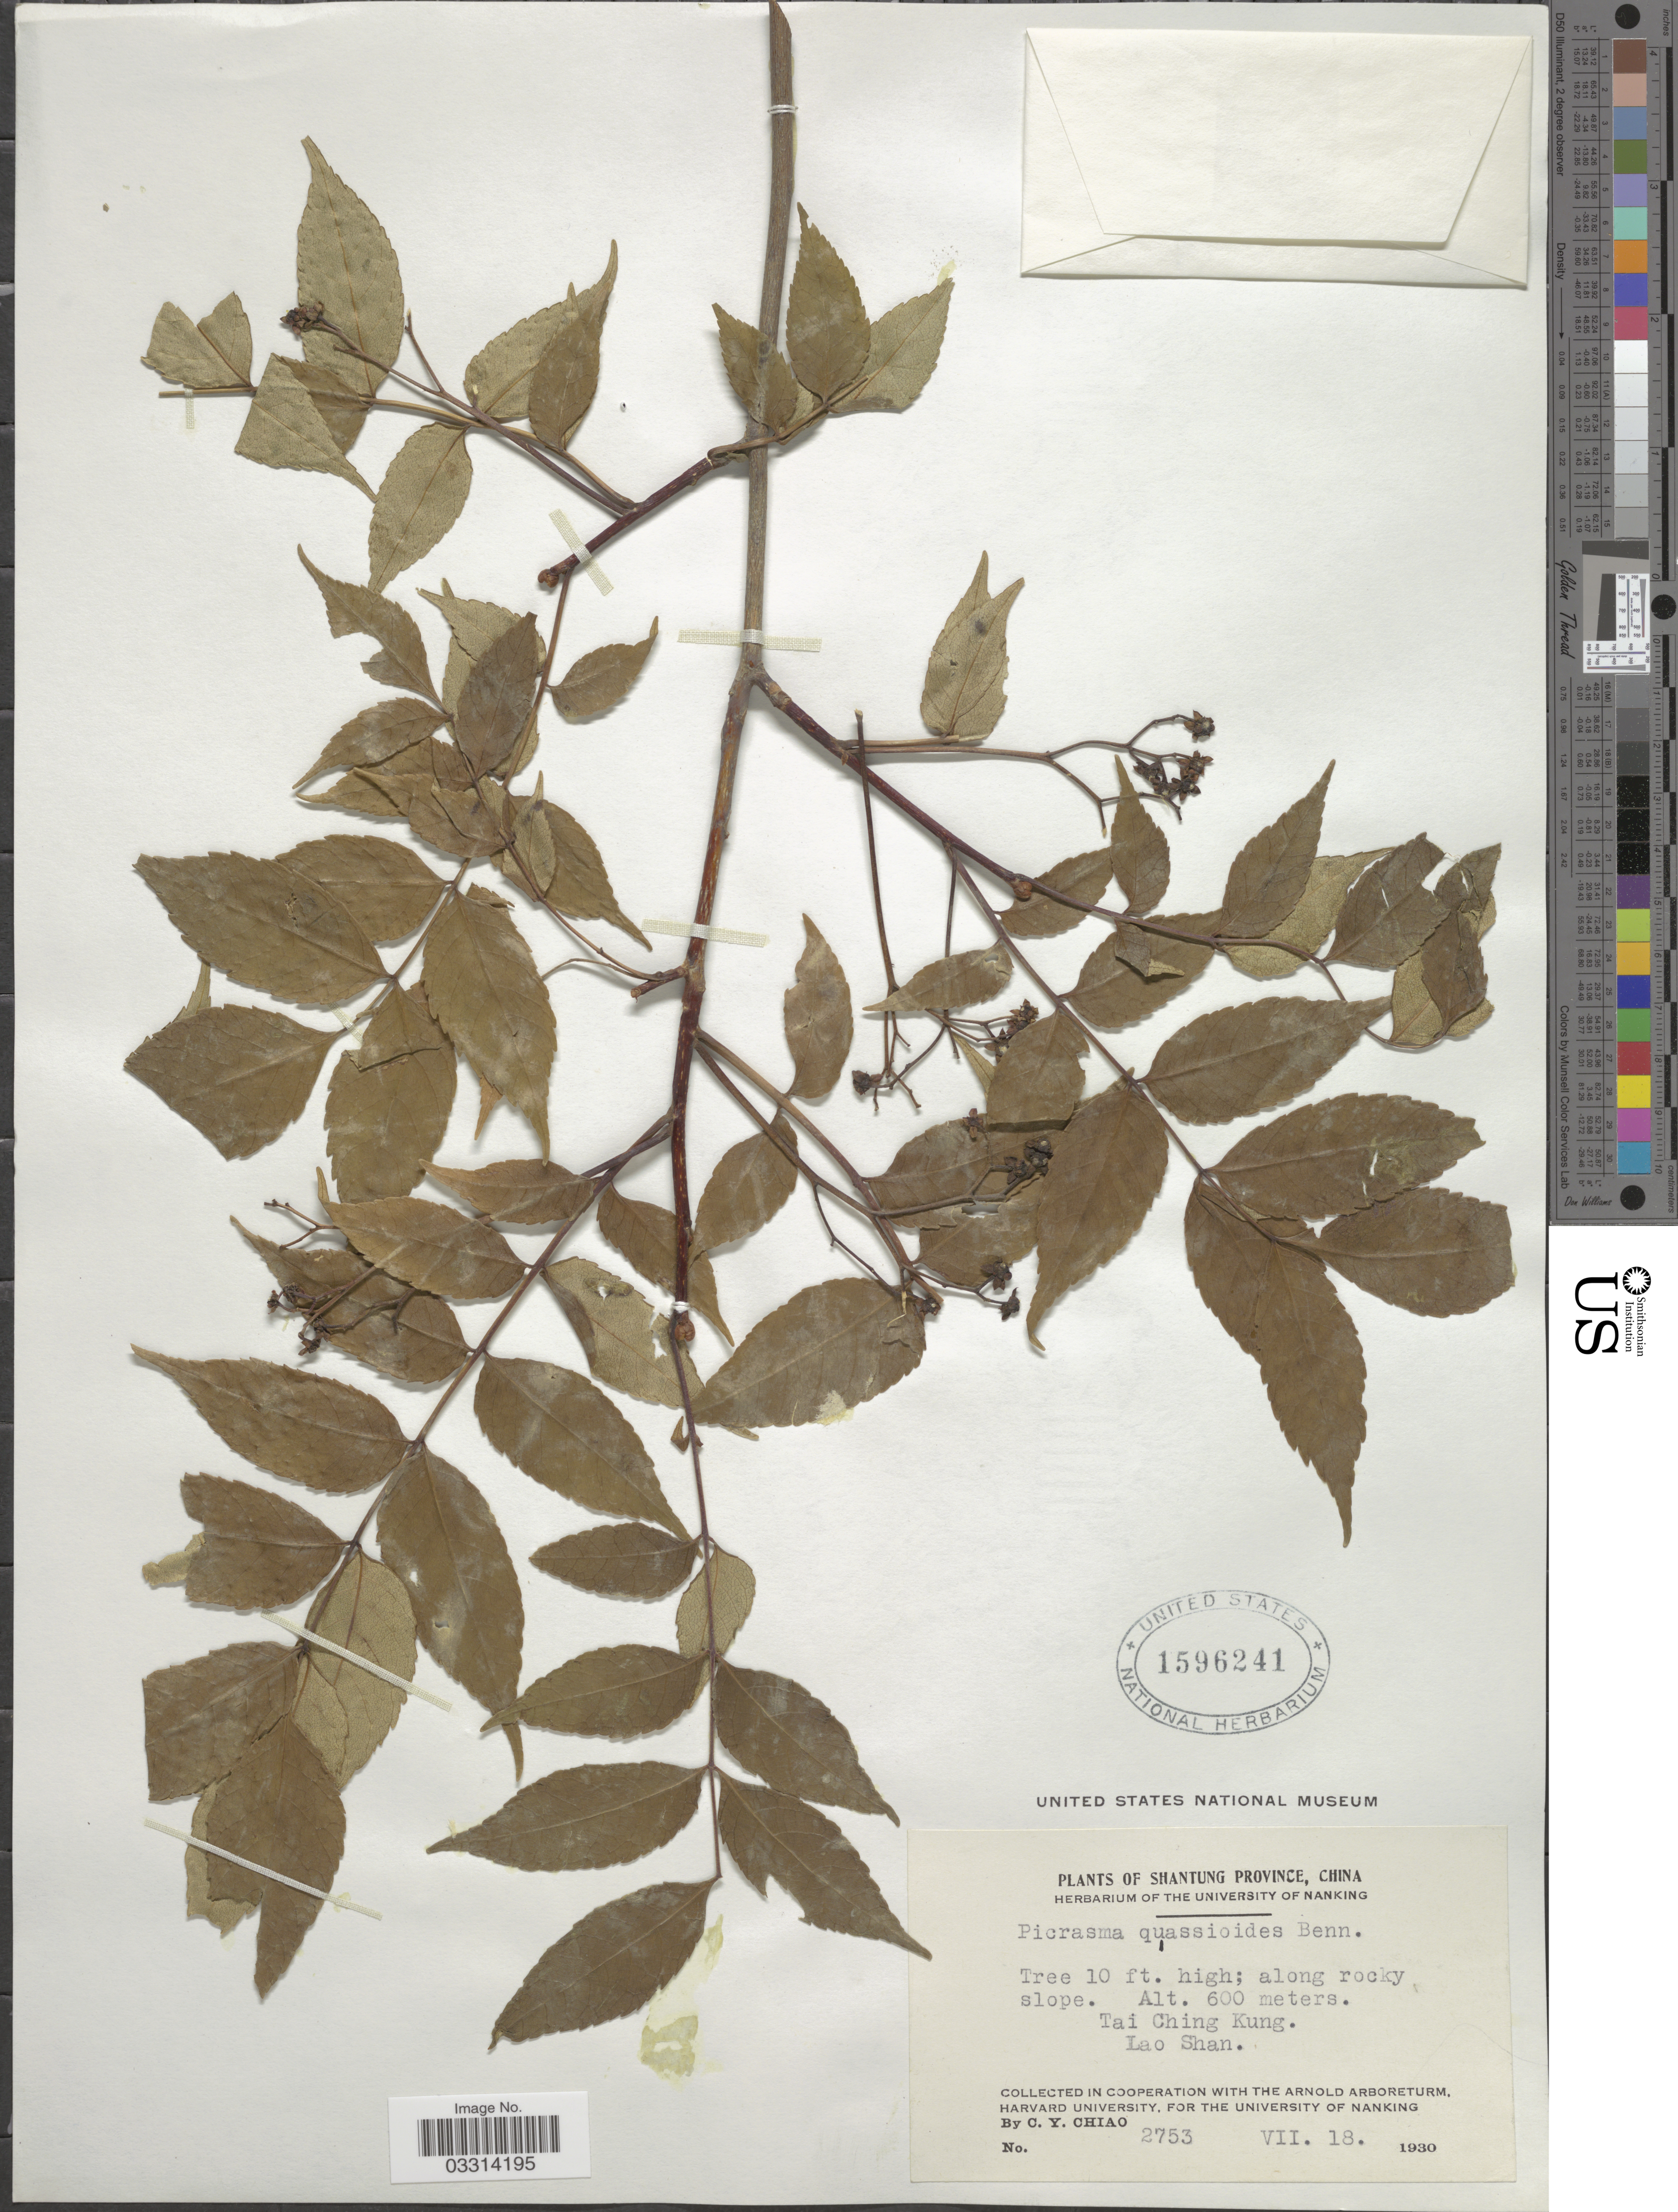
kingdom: Plantae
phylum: Tracheophyta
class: Magnoliopsida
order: Sapindales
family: Simaroubaceae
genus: Picrasma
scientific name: Picrasma quassioides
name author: (D. Don) Benn.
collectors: C. Y. Chiao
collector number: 2753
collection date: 1930-07-18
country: China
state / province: Shandong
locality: Shantung Province. Tai Ching Kung. Lao Shan.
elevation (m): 600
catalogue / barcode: US 1596241